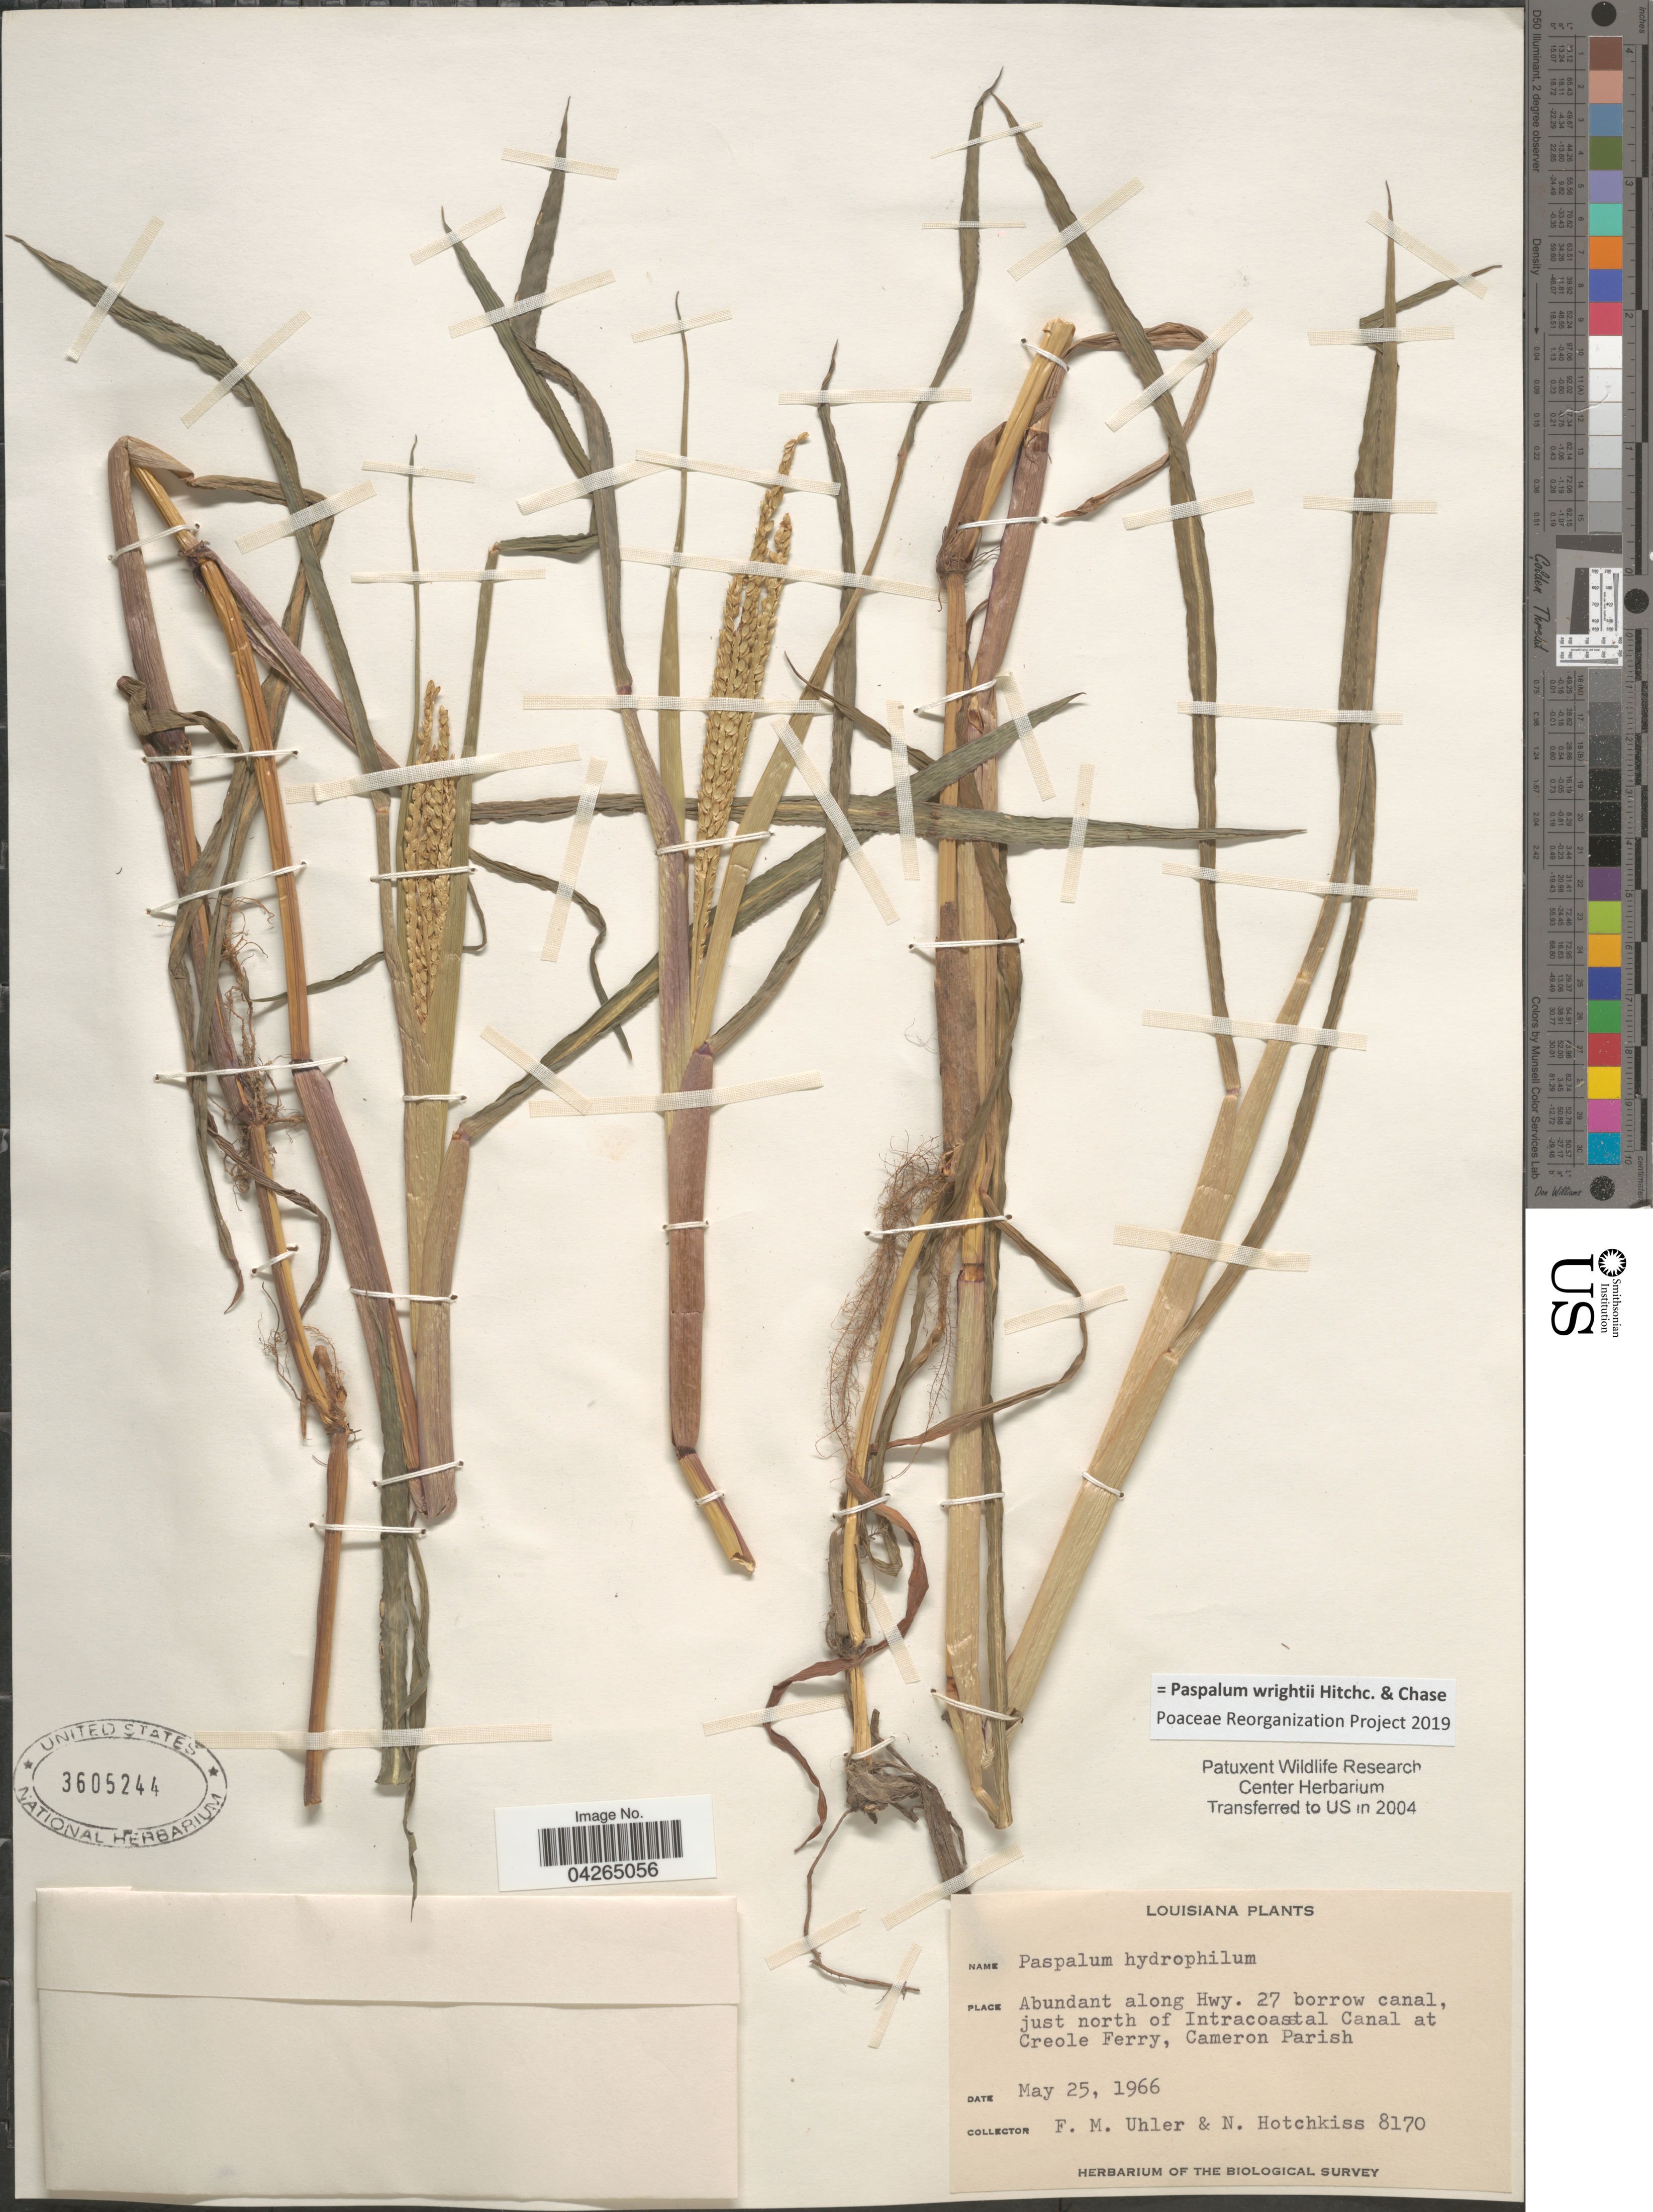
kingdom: Plantae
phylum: Tracheophyta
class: Liliopsida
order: Poales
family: Poaceae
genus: Paspalum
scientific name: Paspalum wrightii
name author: Hitchc. & Chase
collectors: F. M. Uhler & N. Hotchkiss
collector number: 8170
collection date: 1966-05-25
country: United States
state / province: Louisiana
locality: Along Hwy. 27 borrow canal, just north of Intracoastal Canal at Creole Ferry, Cameron Parish. The Biological Survey.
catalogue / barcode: US 3605244